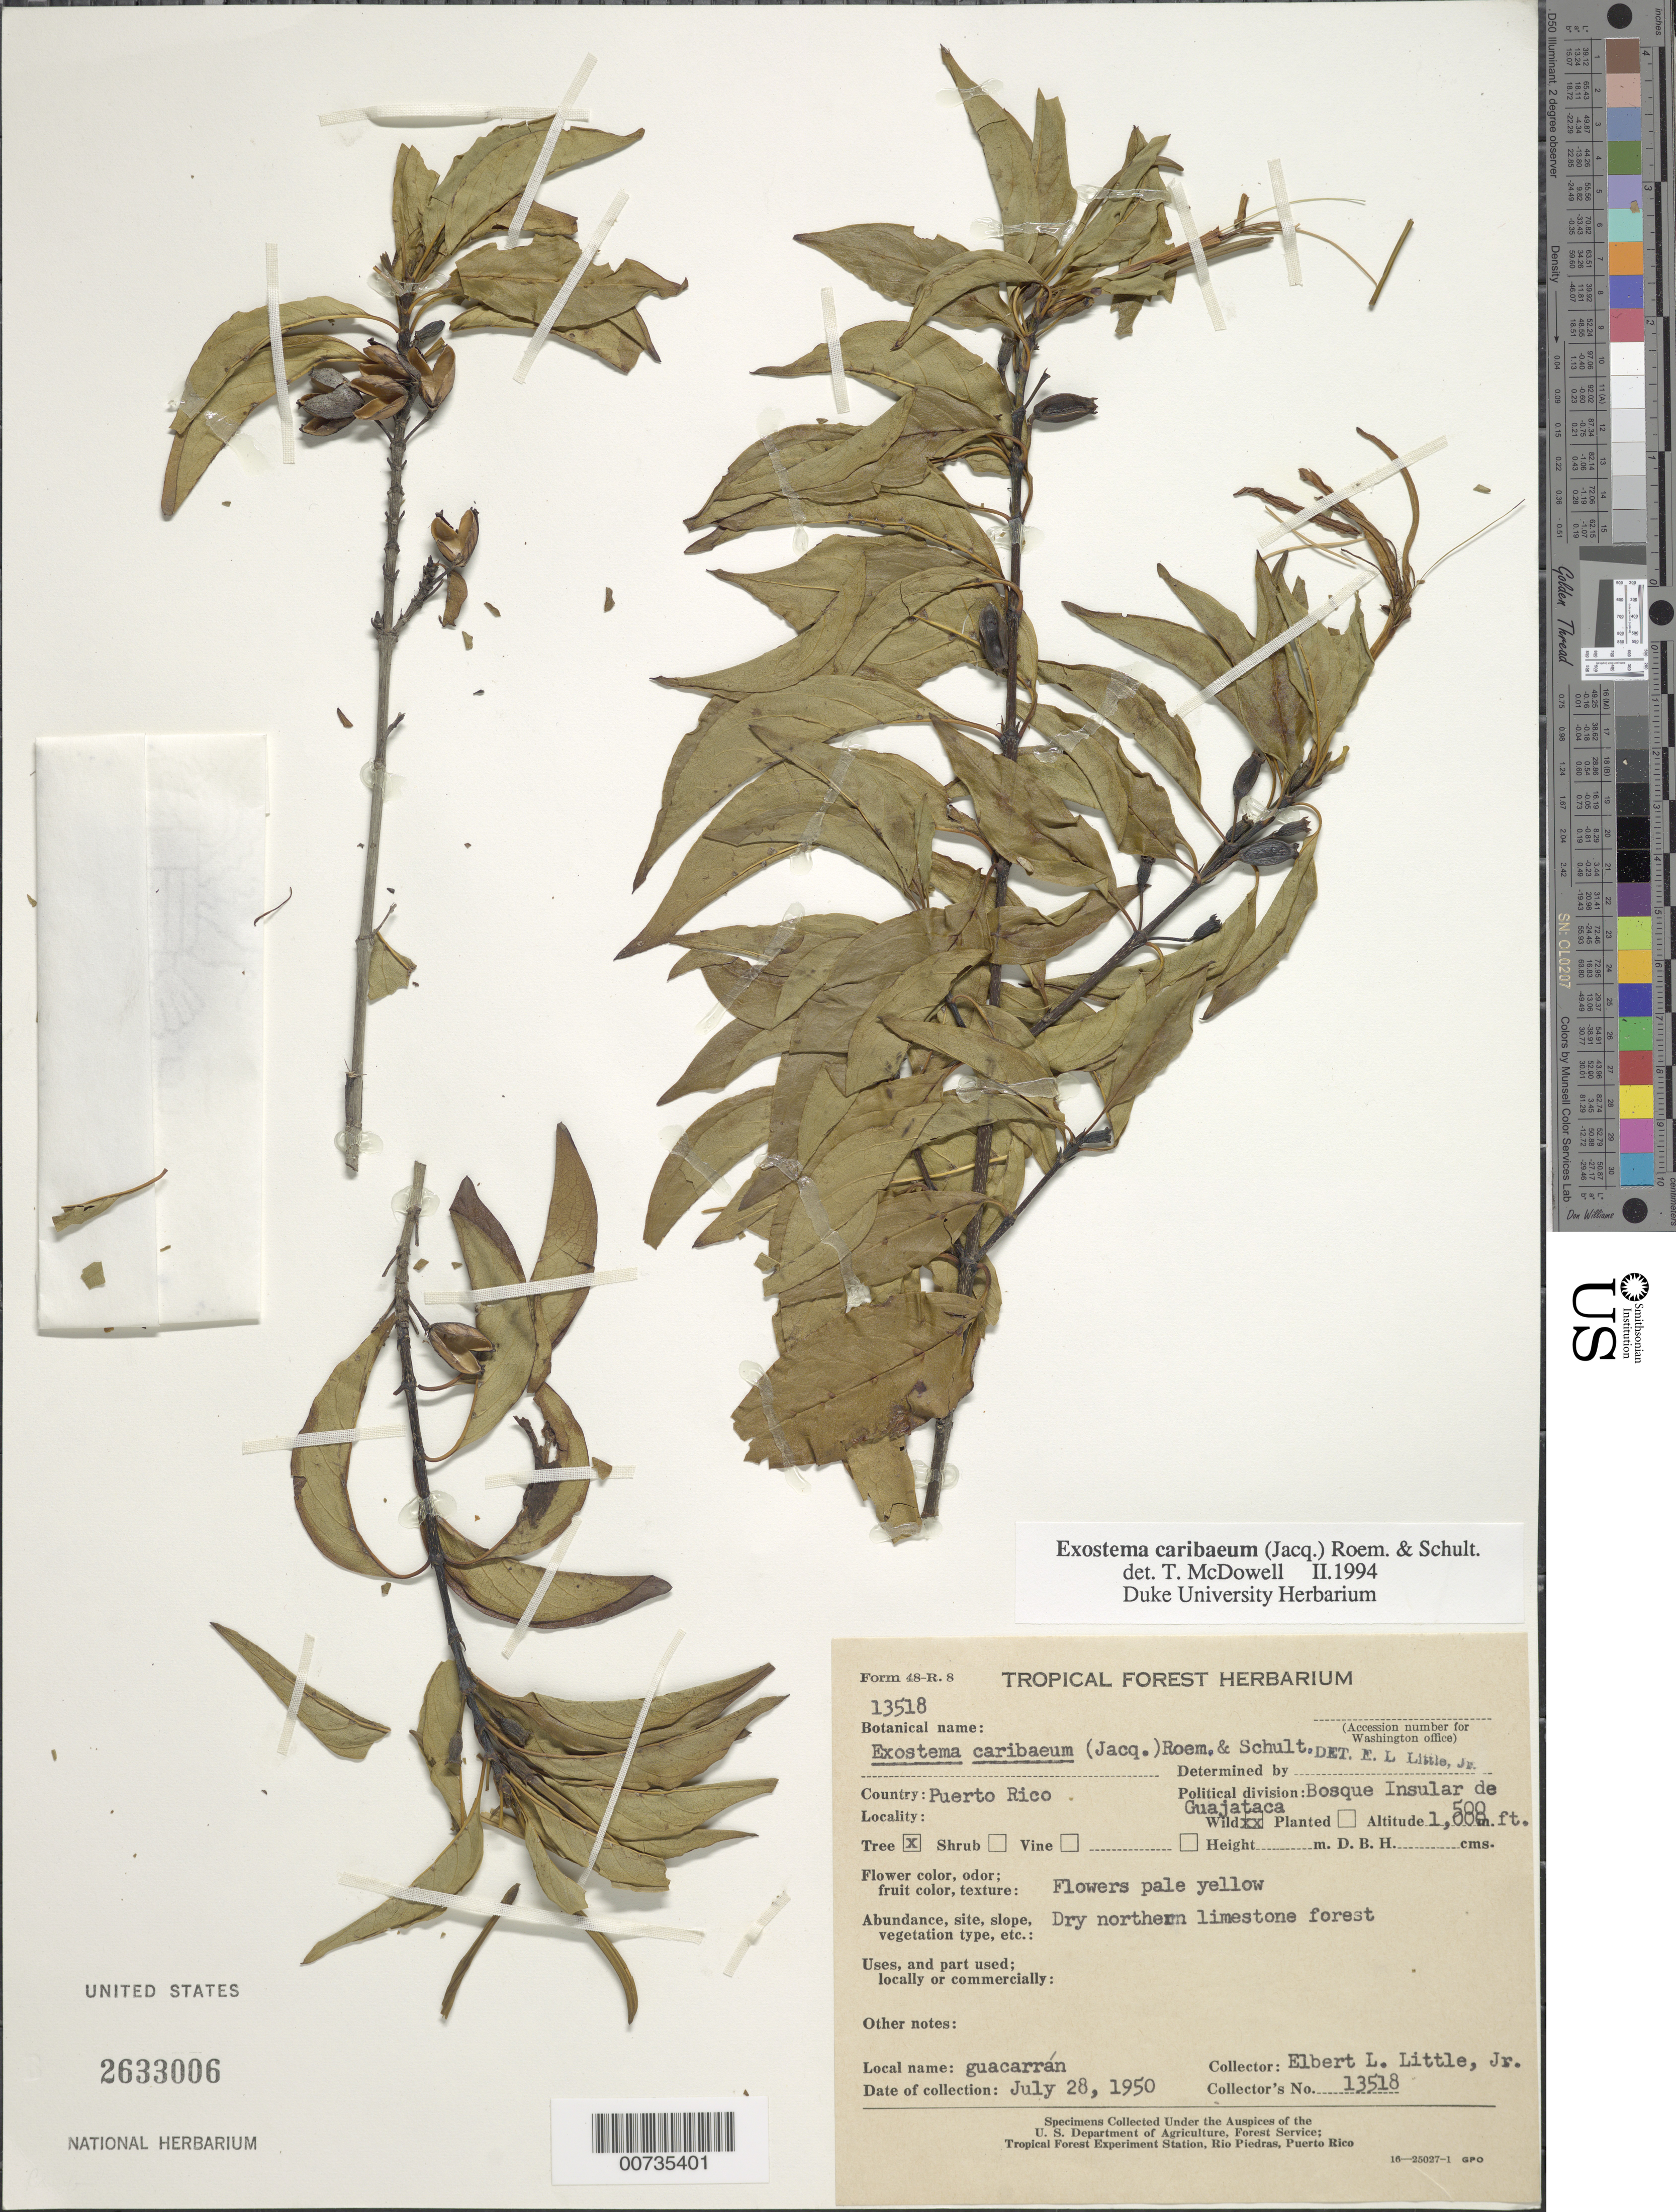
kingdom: Plantae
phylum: Tracheophyta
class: Magnoliopsida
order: Gentianales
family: Rubiaceae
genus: Exostema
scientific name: Exostema caribaeum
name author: (Jacq.) Roem. & Schult.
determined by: McDowell, T.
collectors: E. L. Little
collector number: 13518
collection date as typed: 28 Jul 1950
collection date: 1950-07-28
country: Puerto Rico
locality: Bosque Insular de Guajataca.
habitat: Dry northern limestone forest.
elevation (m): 457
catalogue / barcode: US 2633006